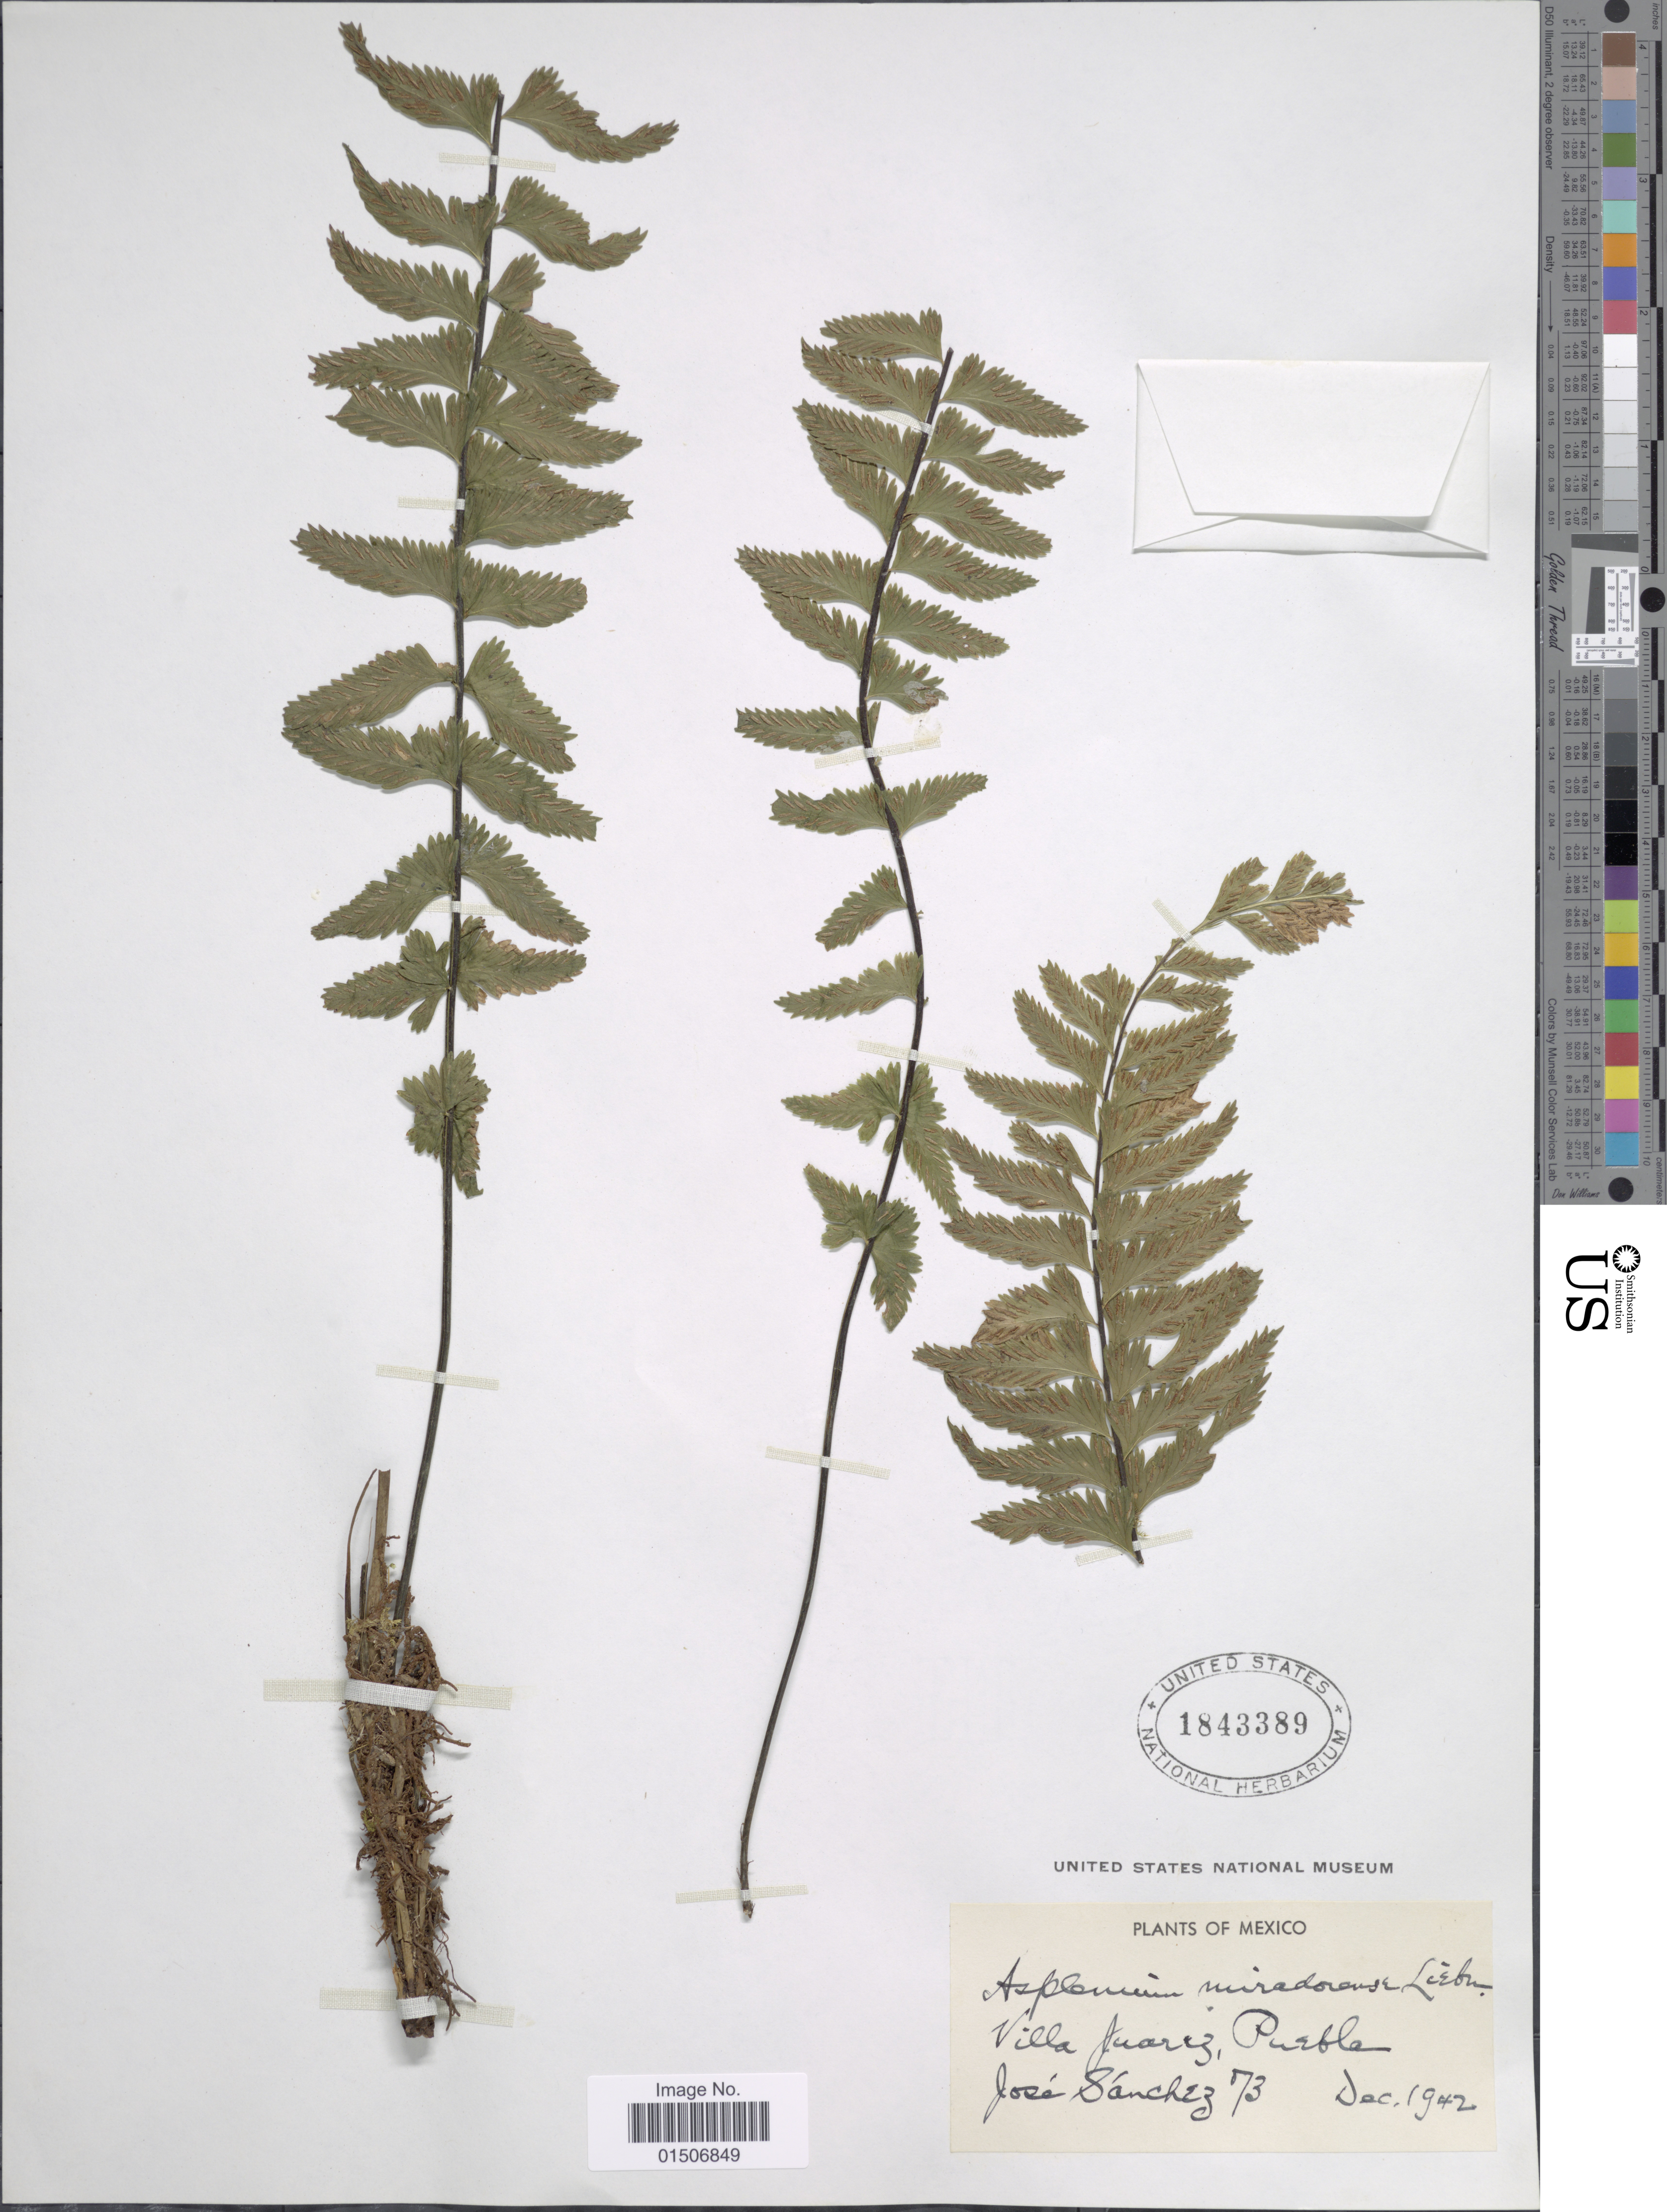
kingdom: Plantae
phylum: Tracheophyta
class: Polypodiopsida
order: Polypodiales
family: Aspleniaceae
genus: Asplenium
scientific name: Asplenium miradorense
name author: Liebm.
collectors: J. Sánchez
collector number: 73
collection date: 1942-12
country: Mexico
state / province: Puebla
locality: Villa Juarez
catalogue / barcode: US 1843389